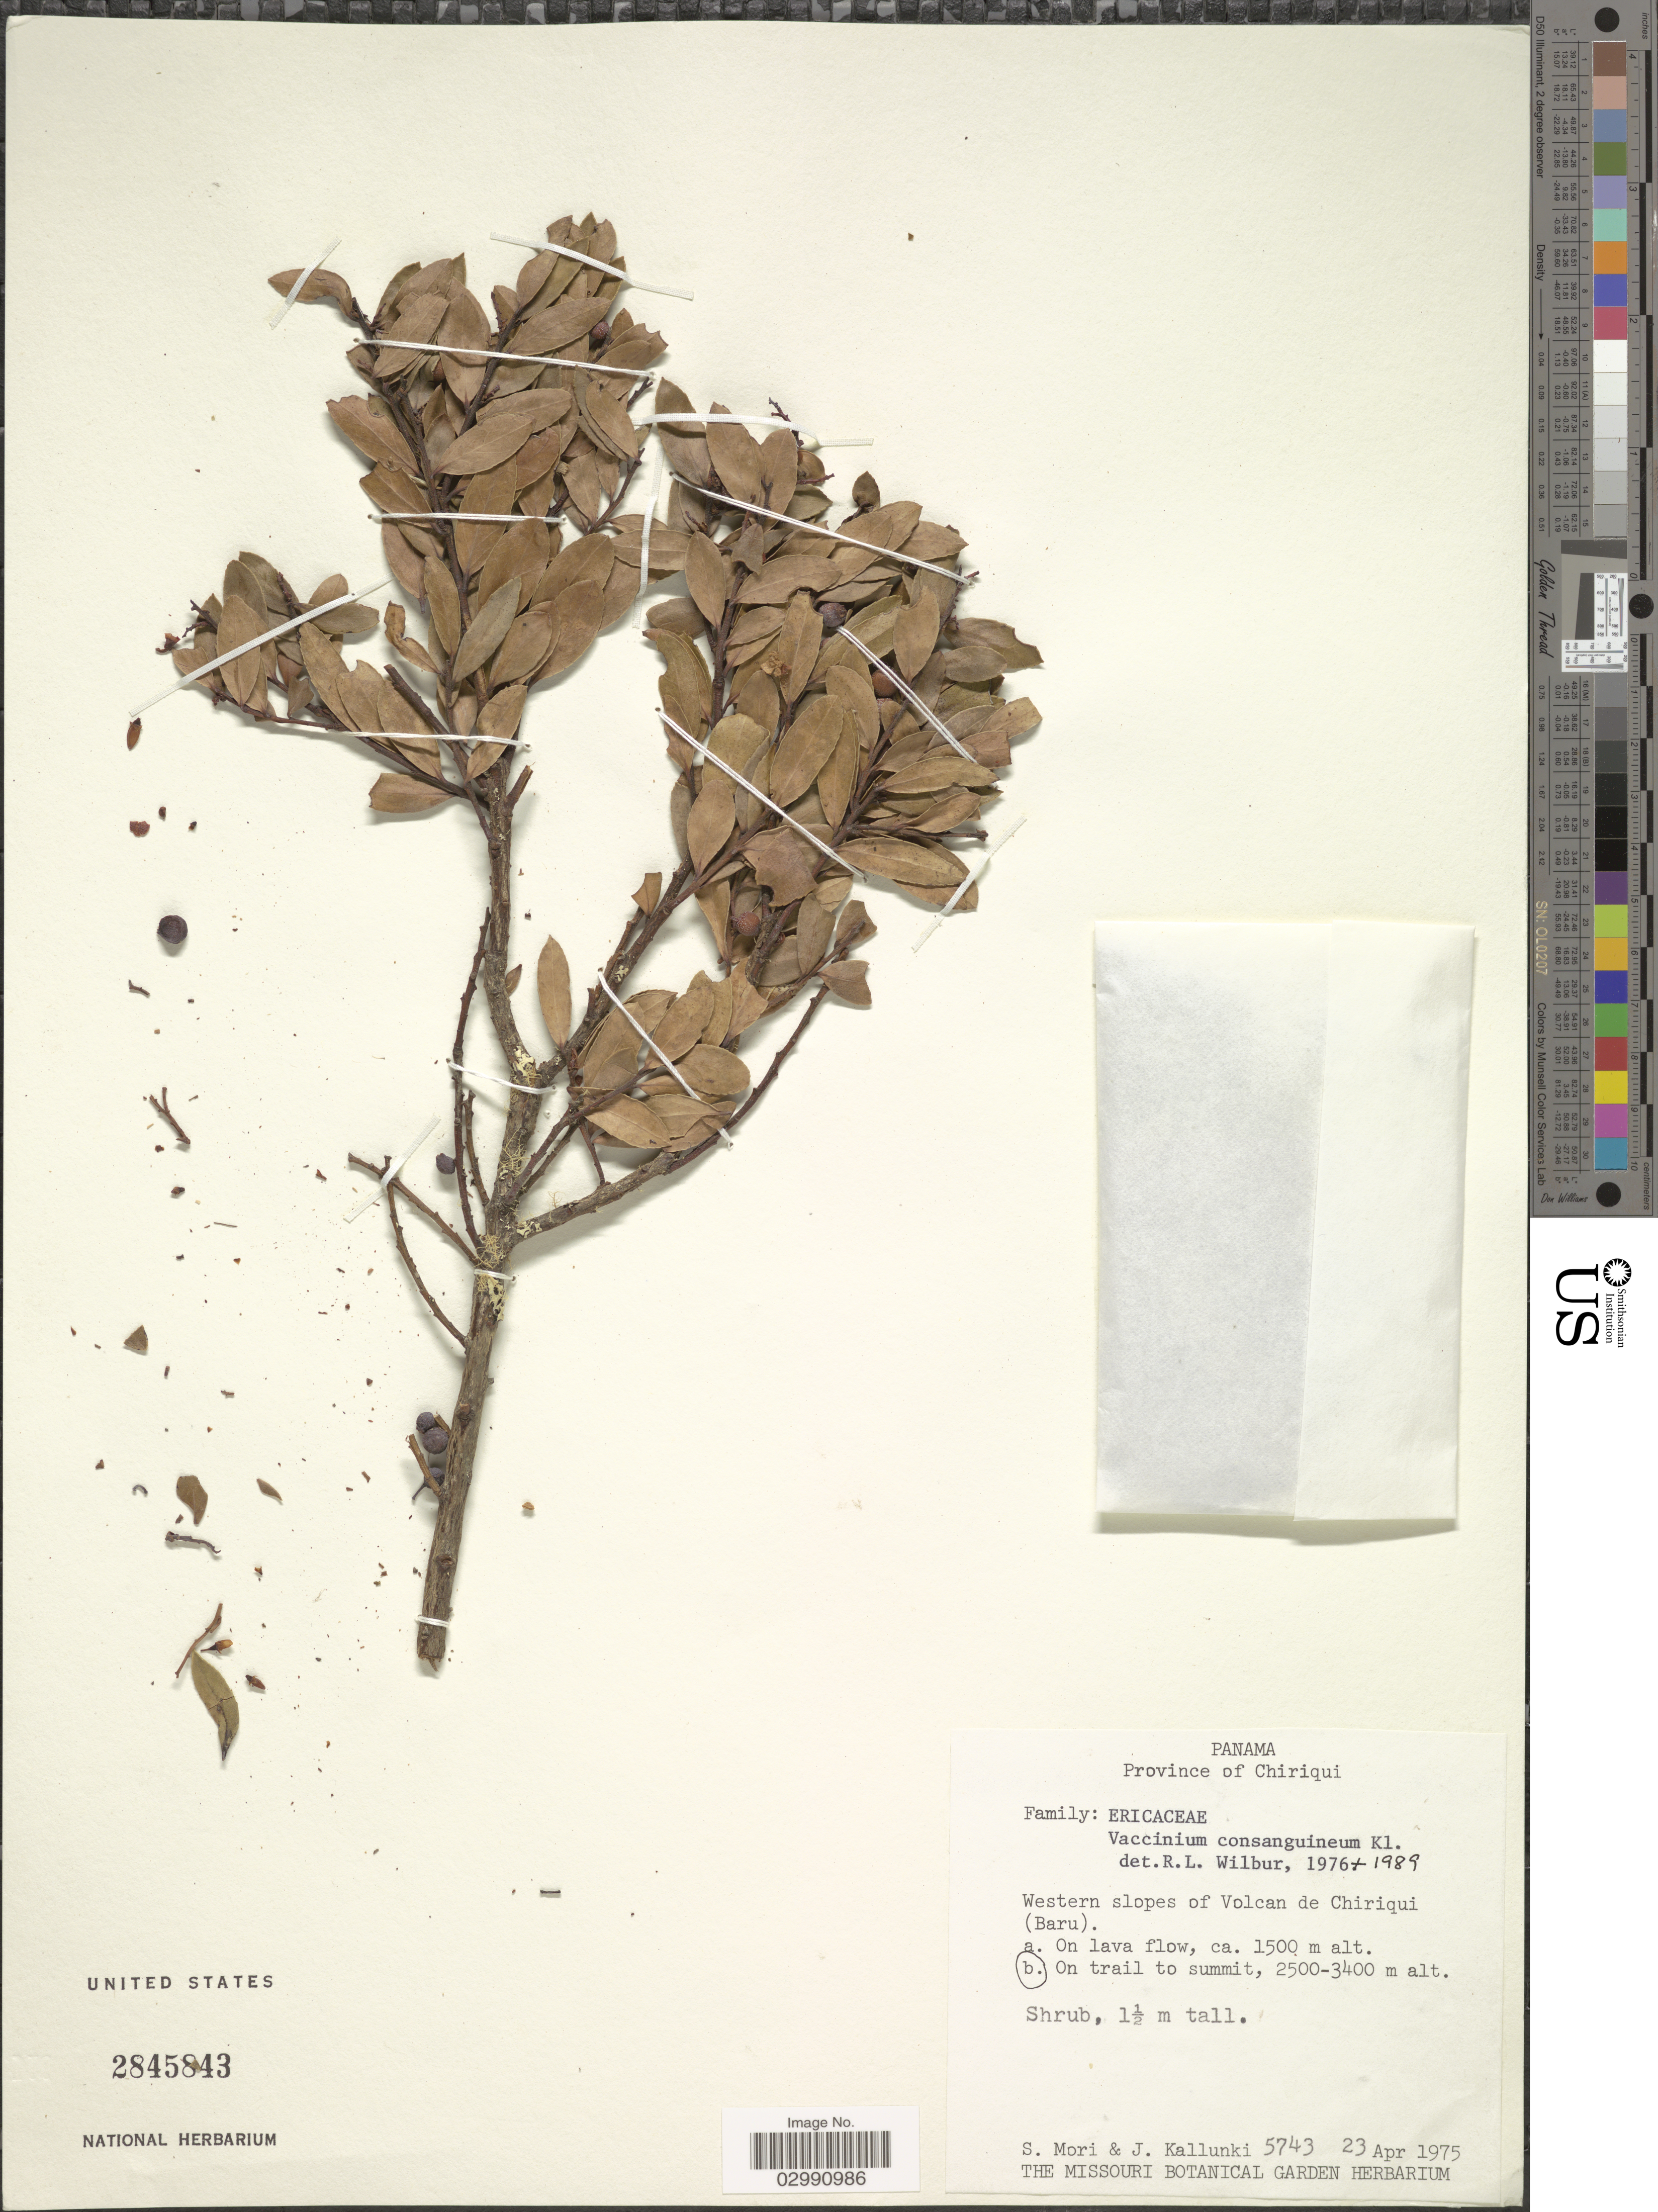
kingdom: Plantae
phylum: Tracheophyta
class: Magnoliopsida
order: Ericales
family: Ericaceae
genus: Vaccinium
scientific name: Vaccinium consanguineum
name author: Klotzsch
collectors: S. Mori & J. Kallunki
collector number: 5743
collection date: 1975-04-23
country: Panama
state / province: Chiriqui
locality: Western slopes of Volcan de Chiriqui (Baru). On trail to summit.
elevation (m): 2500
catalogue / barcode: US 2845843